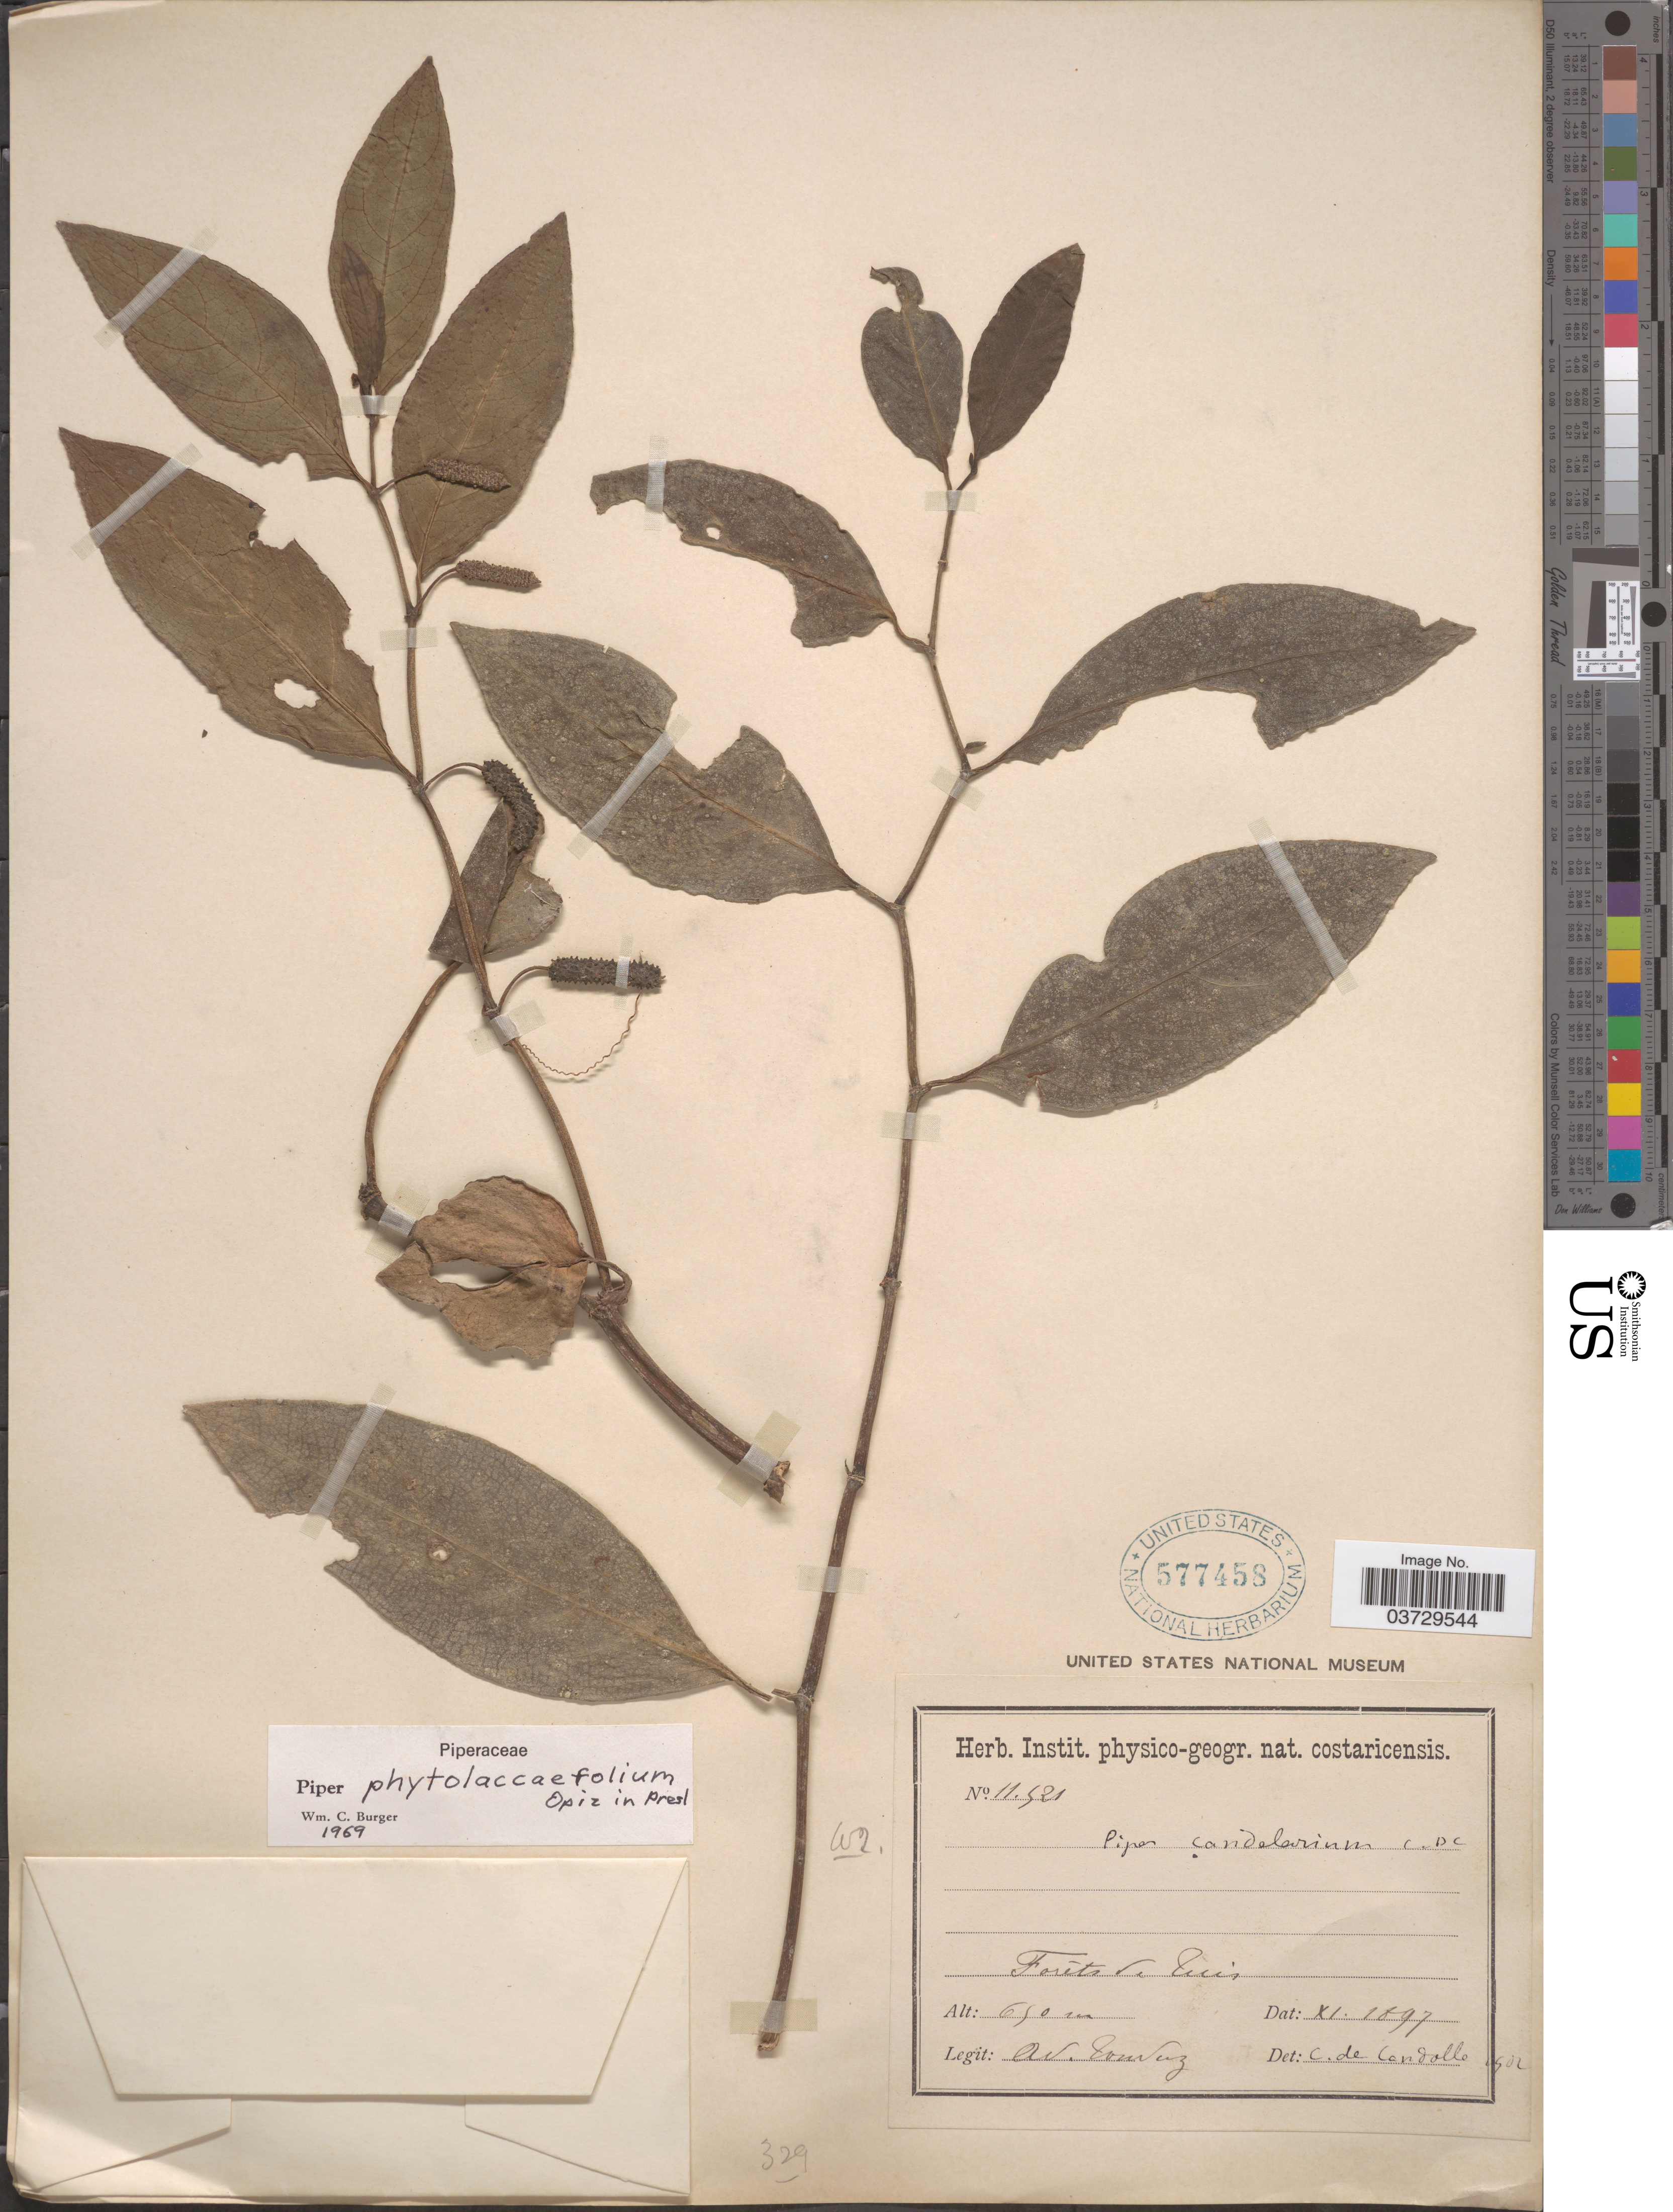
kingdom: Plantae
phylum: Tracheophyta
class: Magnoliopsida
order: Piperales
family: Piperaceae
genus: Piper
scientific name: Piper phytolaccifolium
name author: Opiz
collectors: A. Tonduz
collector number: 11521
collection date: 1897-11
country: Costa Rica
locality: Forêts de Tuis.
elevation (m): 650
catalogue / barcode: US 577458